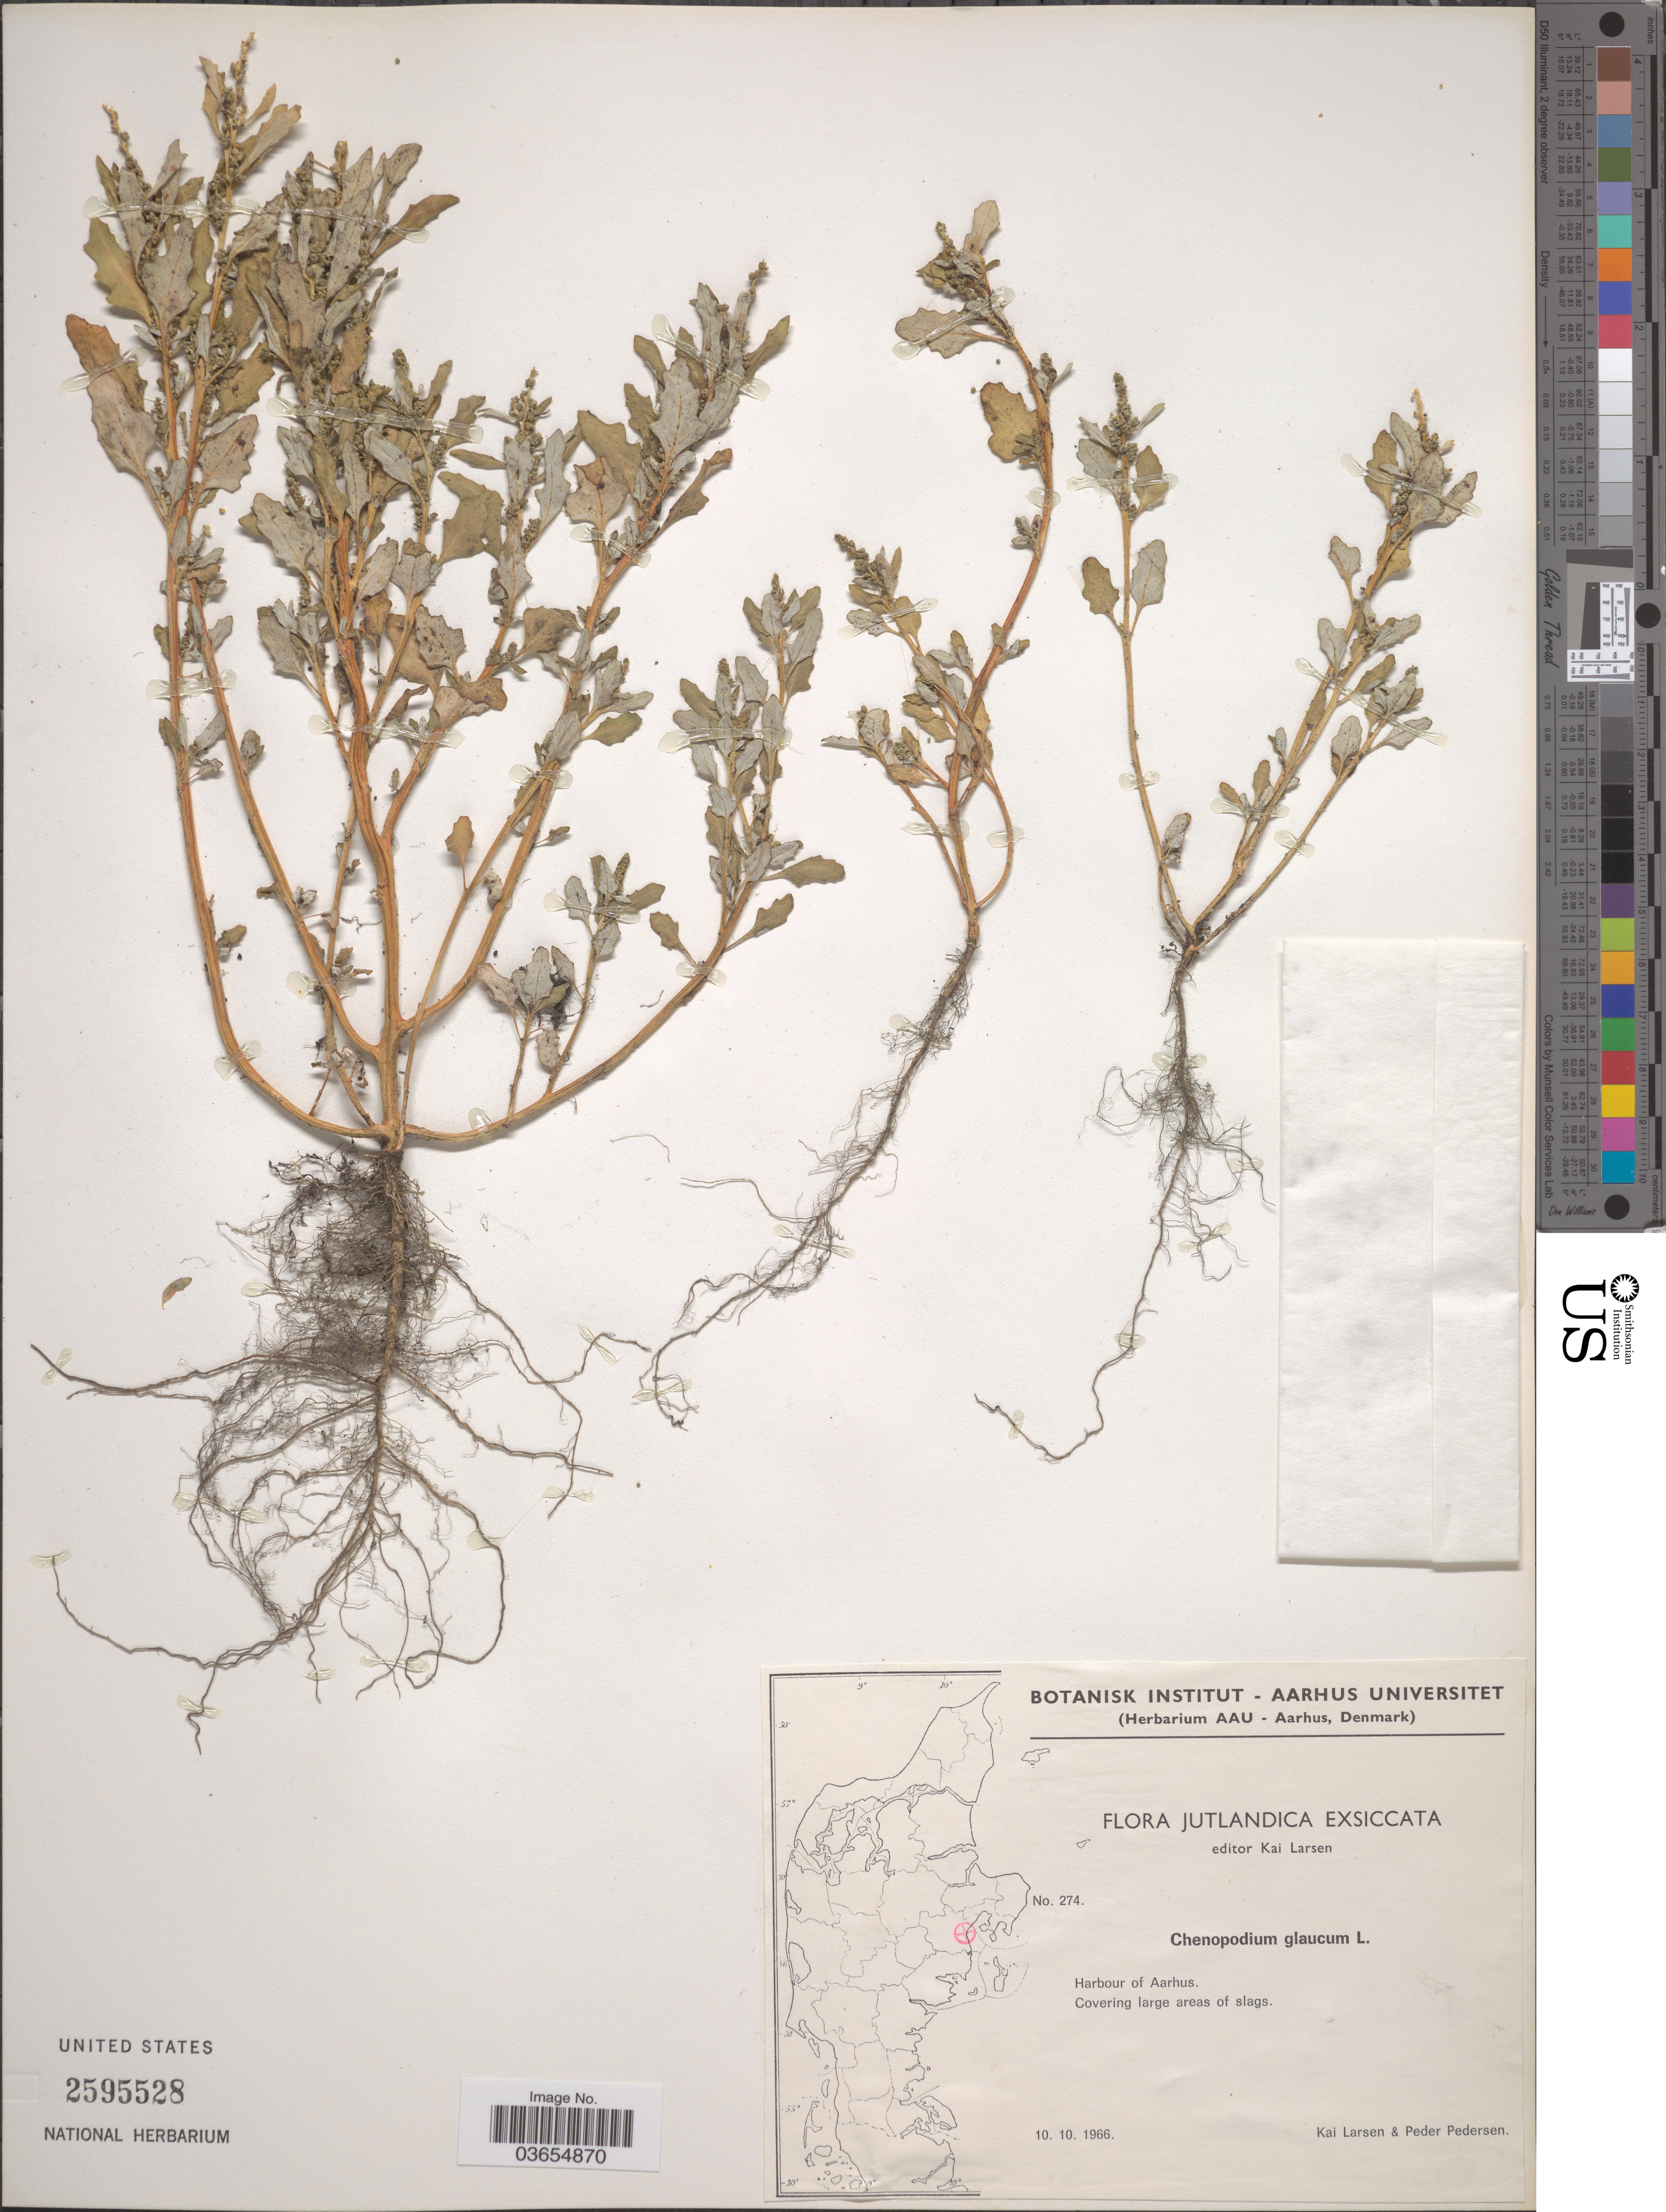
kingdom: Plantae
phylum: Tracheophyta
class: Magnoliopsida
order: Caryophyllales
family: Amaranthaceae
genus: Chenopodium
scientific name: Chenopodium glaucum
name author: L.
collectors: K. Larsen & P. Pedersen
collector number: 274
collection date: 1966-10-10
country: Denmark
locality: Jutlandica. Harbour of Aarhus.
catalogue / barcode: US 2595528